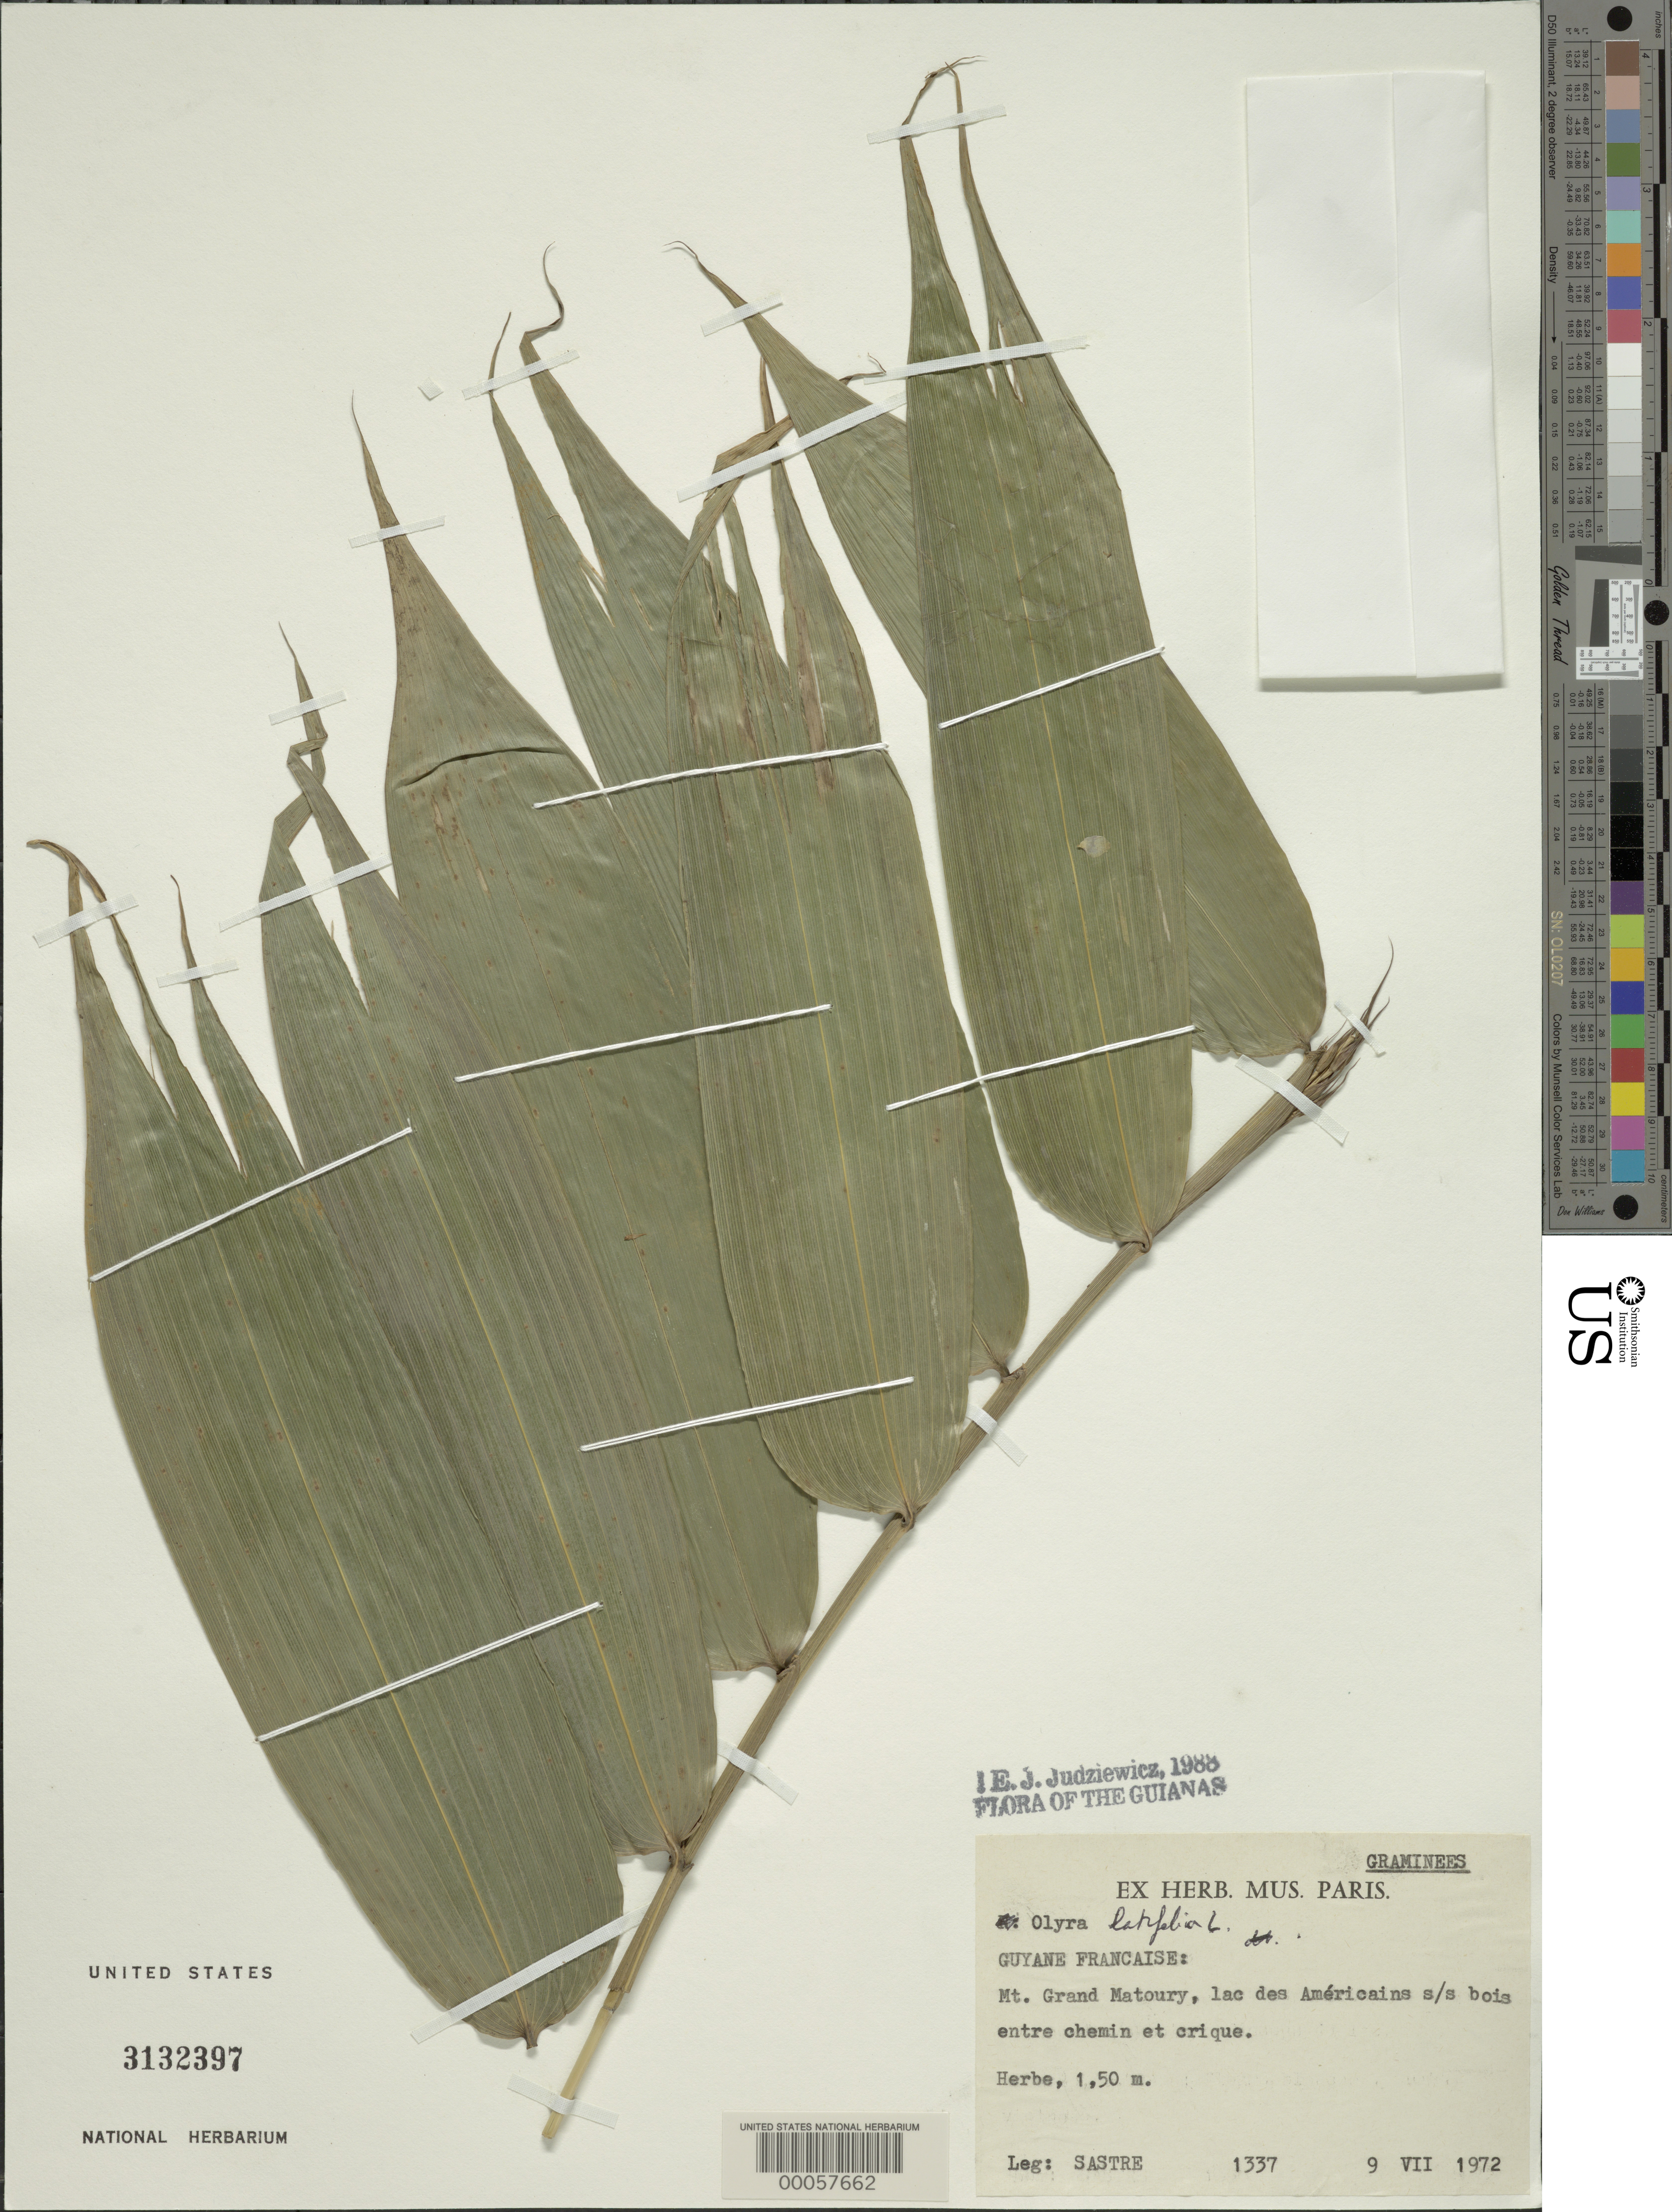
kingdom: Plantae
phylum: Tracheophyta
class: Liliopsida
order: Poales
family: Poaceae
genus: Olyra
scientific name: Olyra latifolia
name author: L.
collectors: C. H. L. Sastre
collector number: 1337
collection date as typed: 09 Jul 1972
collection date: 1972-07-09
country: French Guiana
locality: Mt. grand matoury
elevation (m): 150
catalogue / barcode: US 3132397